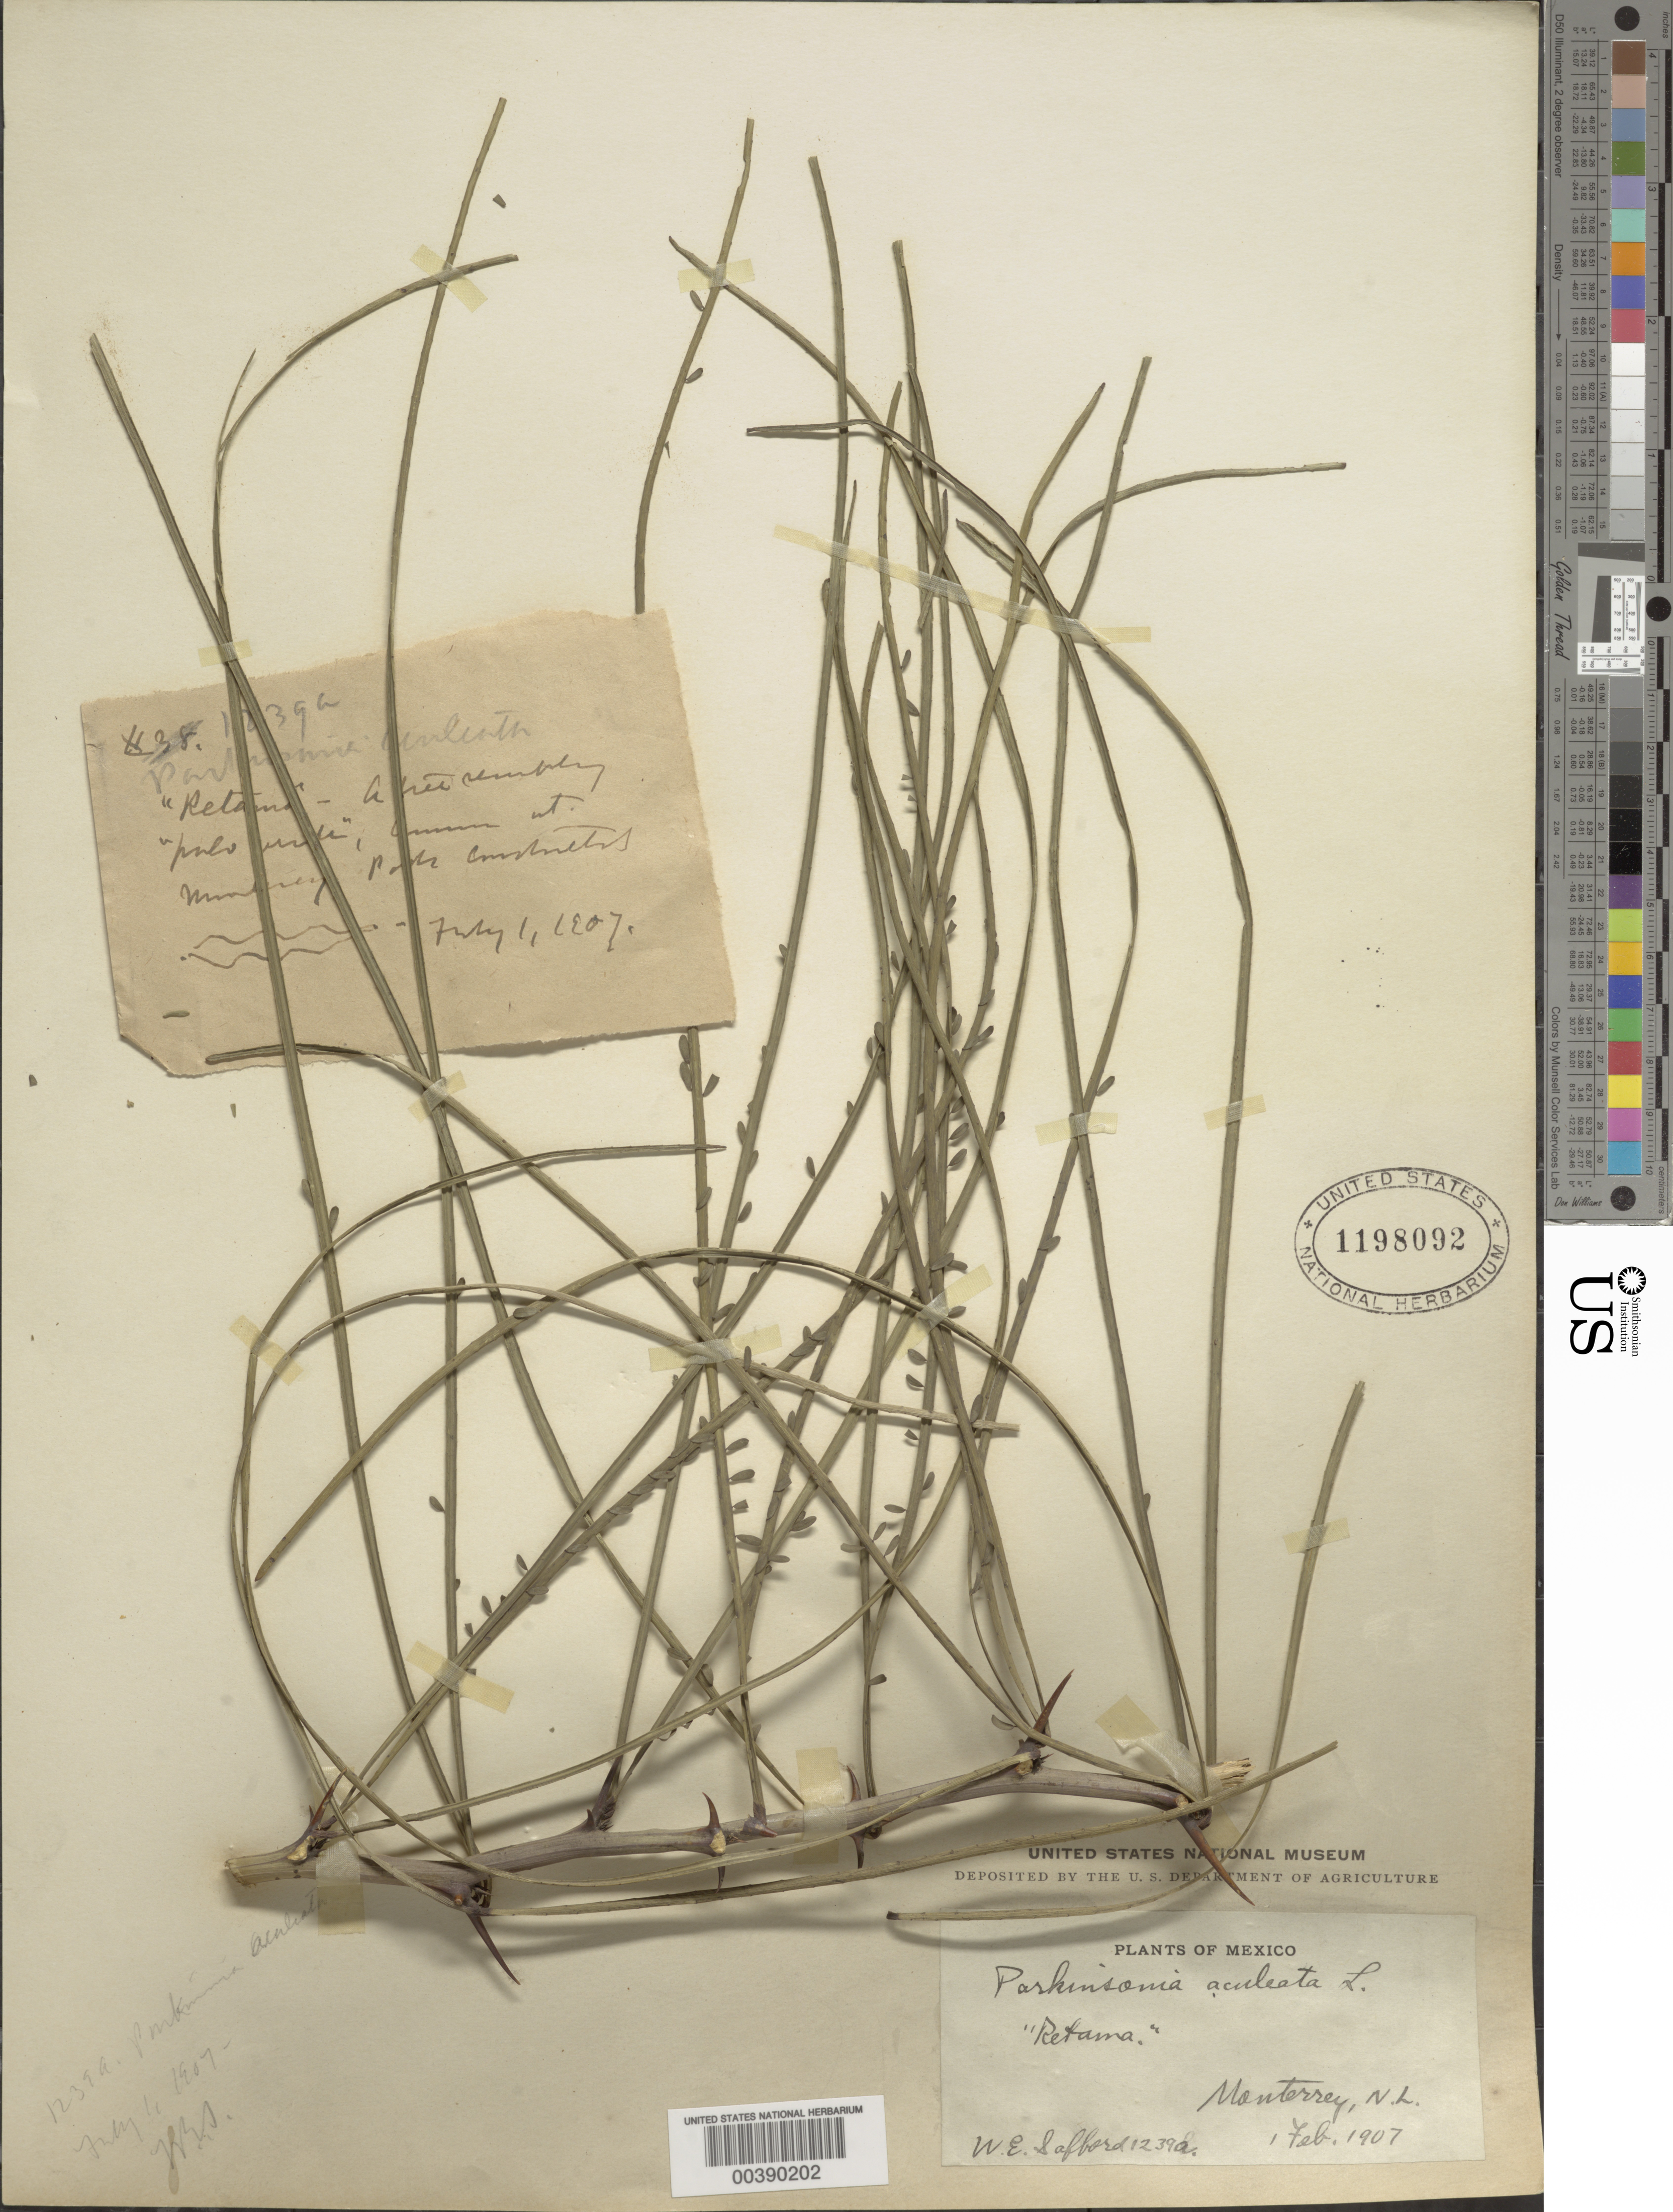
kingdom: Plantae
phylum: Tracheophyta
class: Magnoliopsida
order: Fabales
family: Fabaceae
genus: Parkinsonia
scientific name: Parkinsonia aculeata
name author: L.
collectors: W. E. Safford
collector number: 1239a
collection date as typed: Feb 1907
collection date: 1907-02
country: Mexico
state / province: Nuevo León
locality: Monterrey in garden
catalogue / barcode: US 1198092